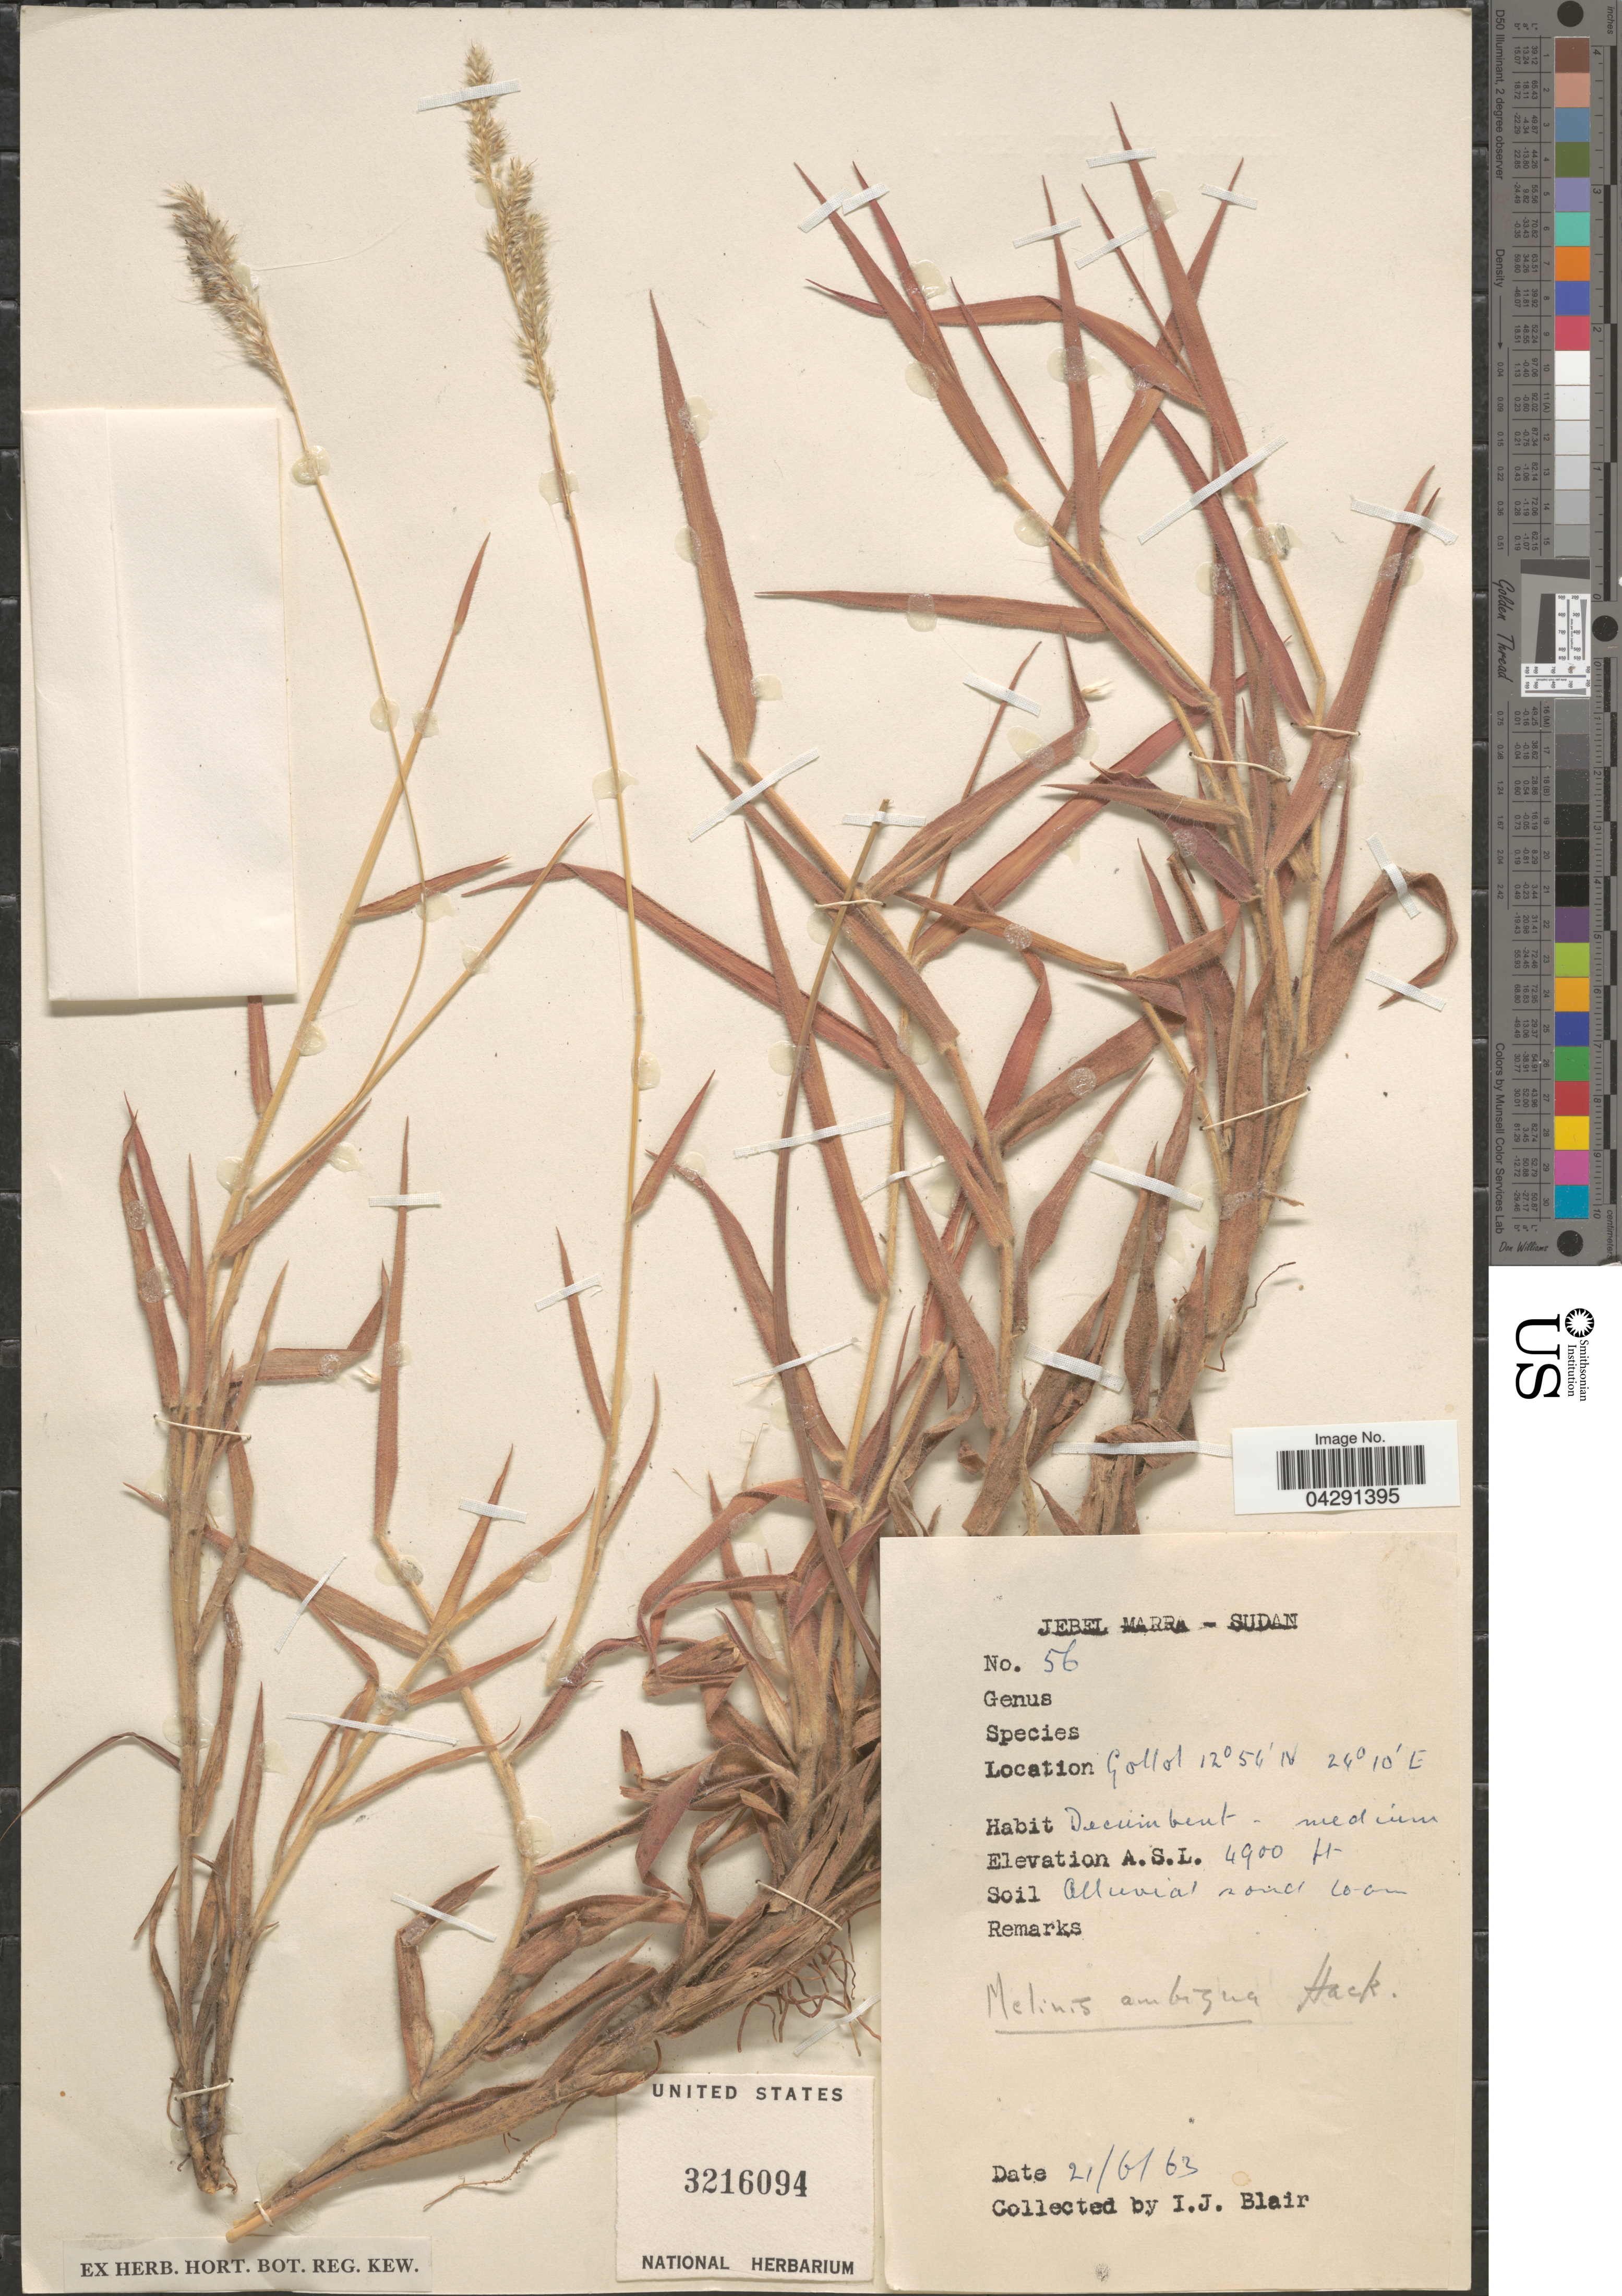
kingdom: Plantae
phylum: Tracheophyta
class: Liliopsida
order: Poales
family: Poaceae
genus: Melinis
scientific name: Melinis ambigua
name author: Hack.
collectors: I. Blair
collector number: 56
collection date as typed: Transcribed d/m/y: 21/6/63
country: Sudan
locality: Jebel Marra. Gollol.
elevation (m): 1494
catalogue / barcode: US 3216094